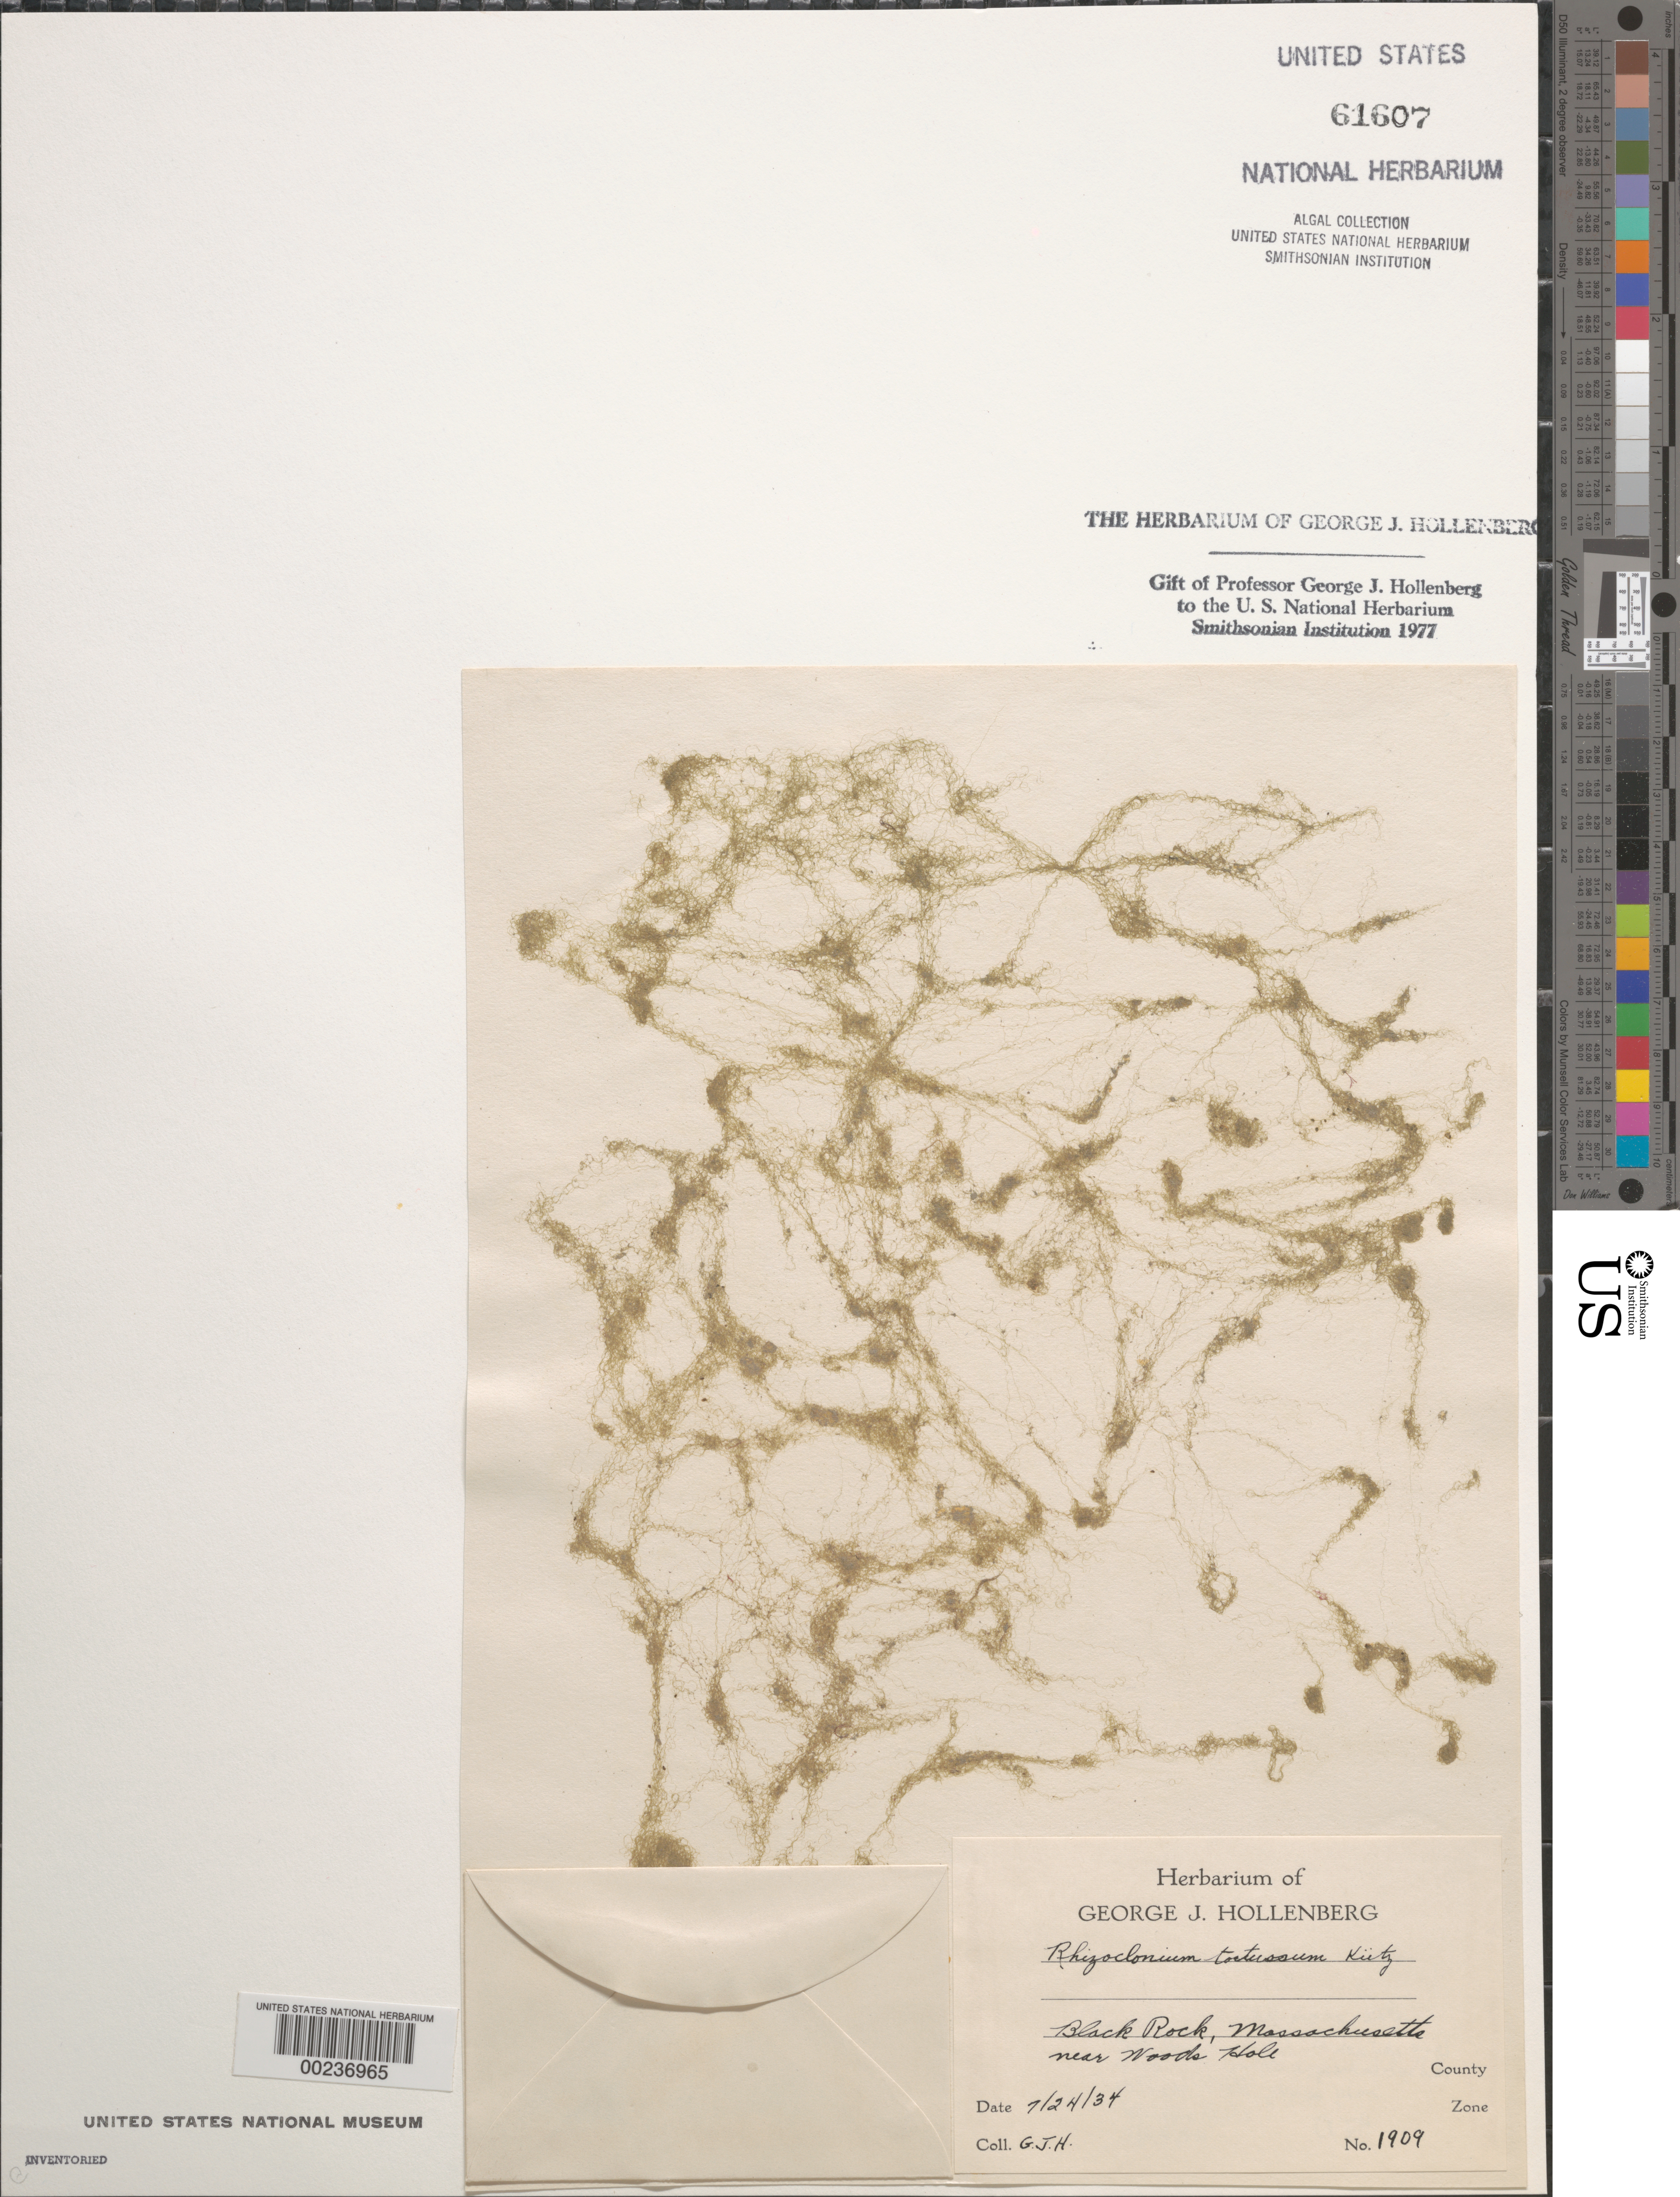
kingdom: Plantae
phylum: Chlorophyta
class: Ulvophyceae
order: Cladophorales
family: Cladophoraceae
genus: Chaetomorpha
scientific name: Chaetomorpha tortuosa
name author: (Dilwyn) Kütz.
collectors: G. Hollenberg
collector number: GJH 1909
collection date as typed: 24 Jul 1934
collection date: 1934-07-24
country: United States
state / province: Massachusetts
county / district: Bristol County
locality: Black Rock, near Fairhaven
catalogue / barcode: US 61607